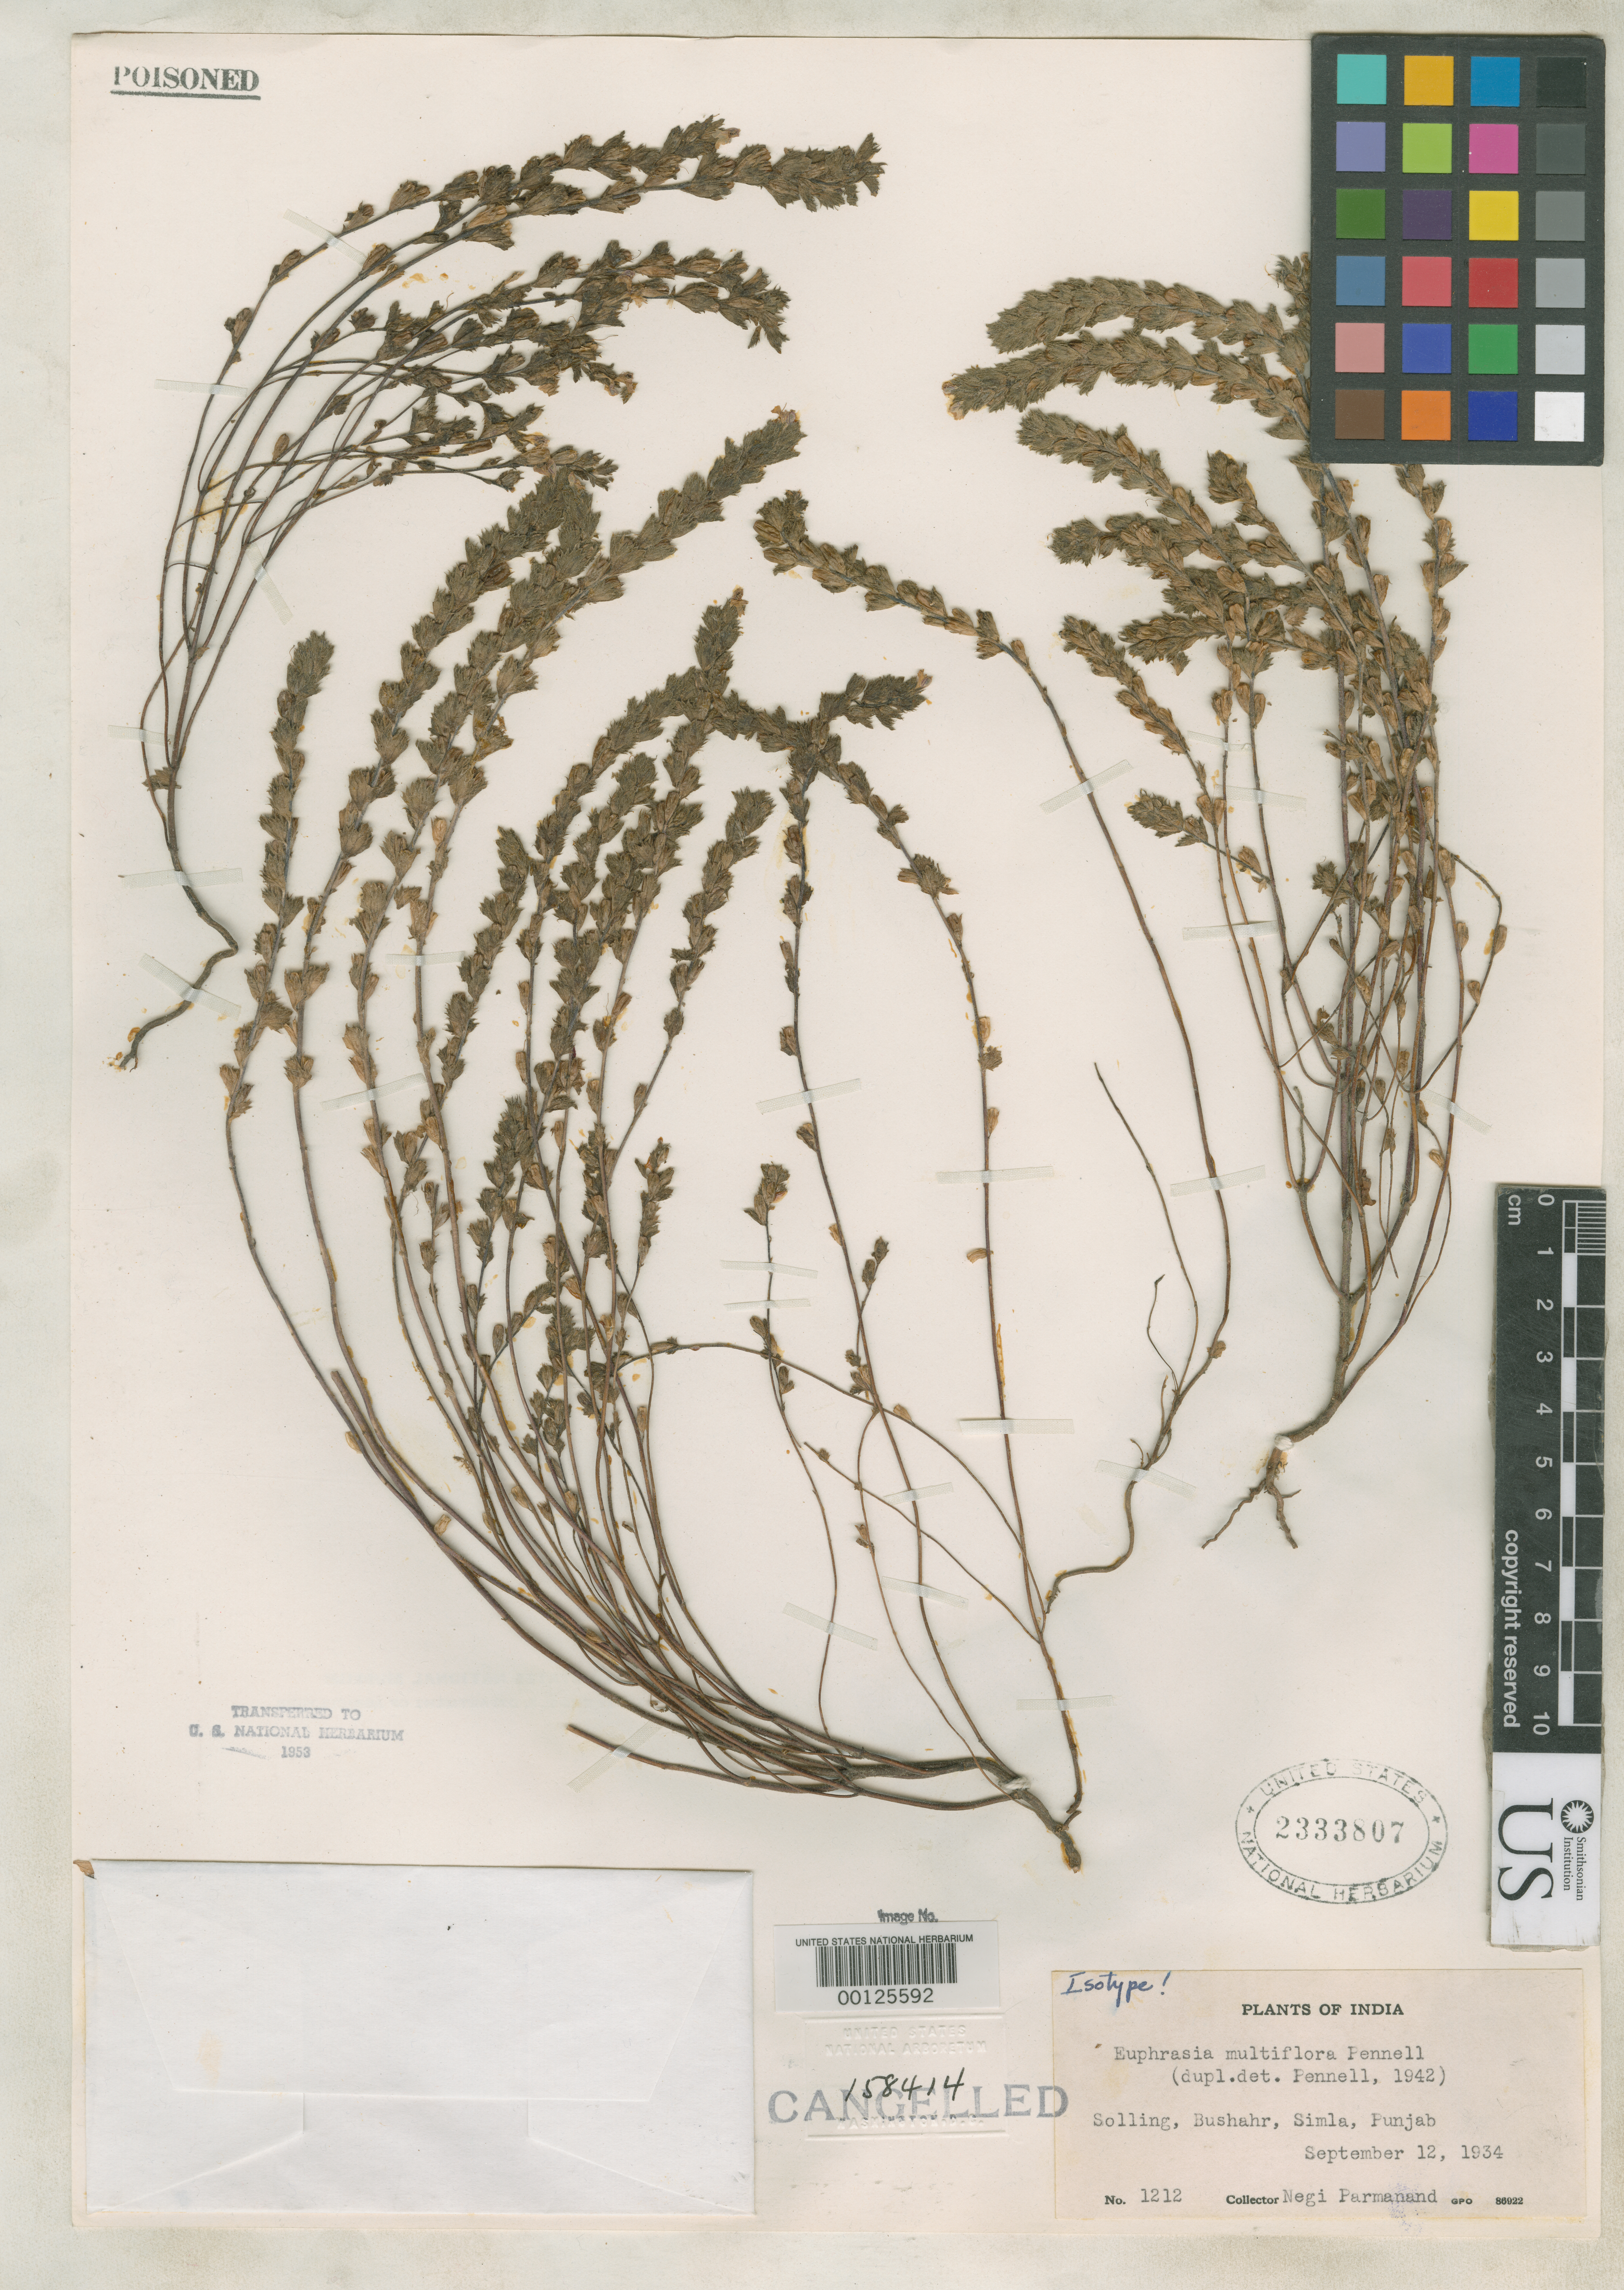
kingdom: Plantae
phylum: Tracheophyta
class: Magnoliopsida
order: Lamiales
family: Orobanchaceae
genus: Euphrasia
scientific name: Euphrasia multiflora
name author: Pennell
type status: Isotype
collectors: N. Parmanand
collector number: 1212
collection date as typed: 12 Sep 1934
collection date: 1934-09-12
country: India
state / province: Himachal Pradesh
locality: Bushahr.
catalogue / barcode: US 2333807